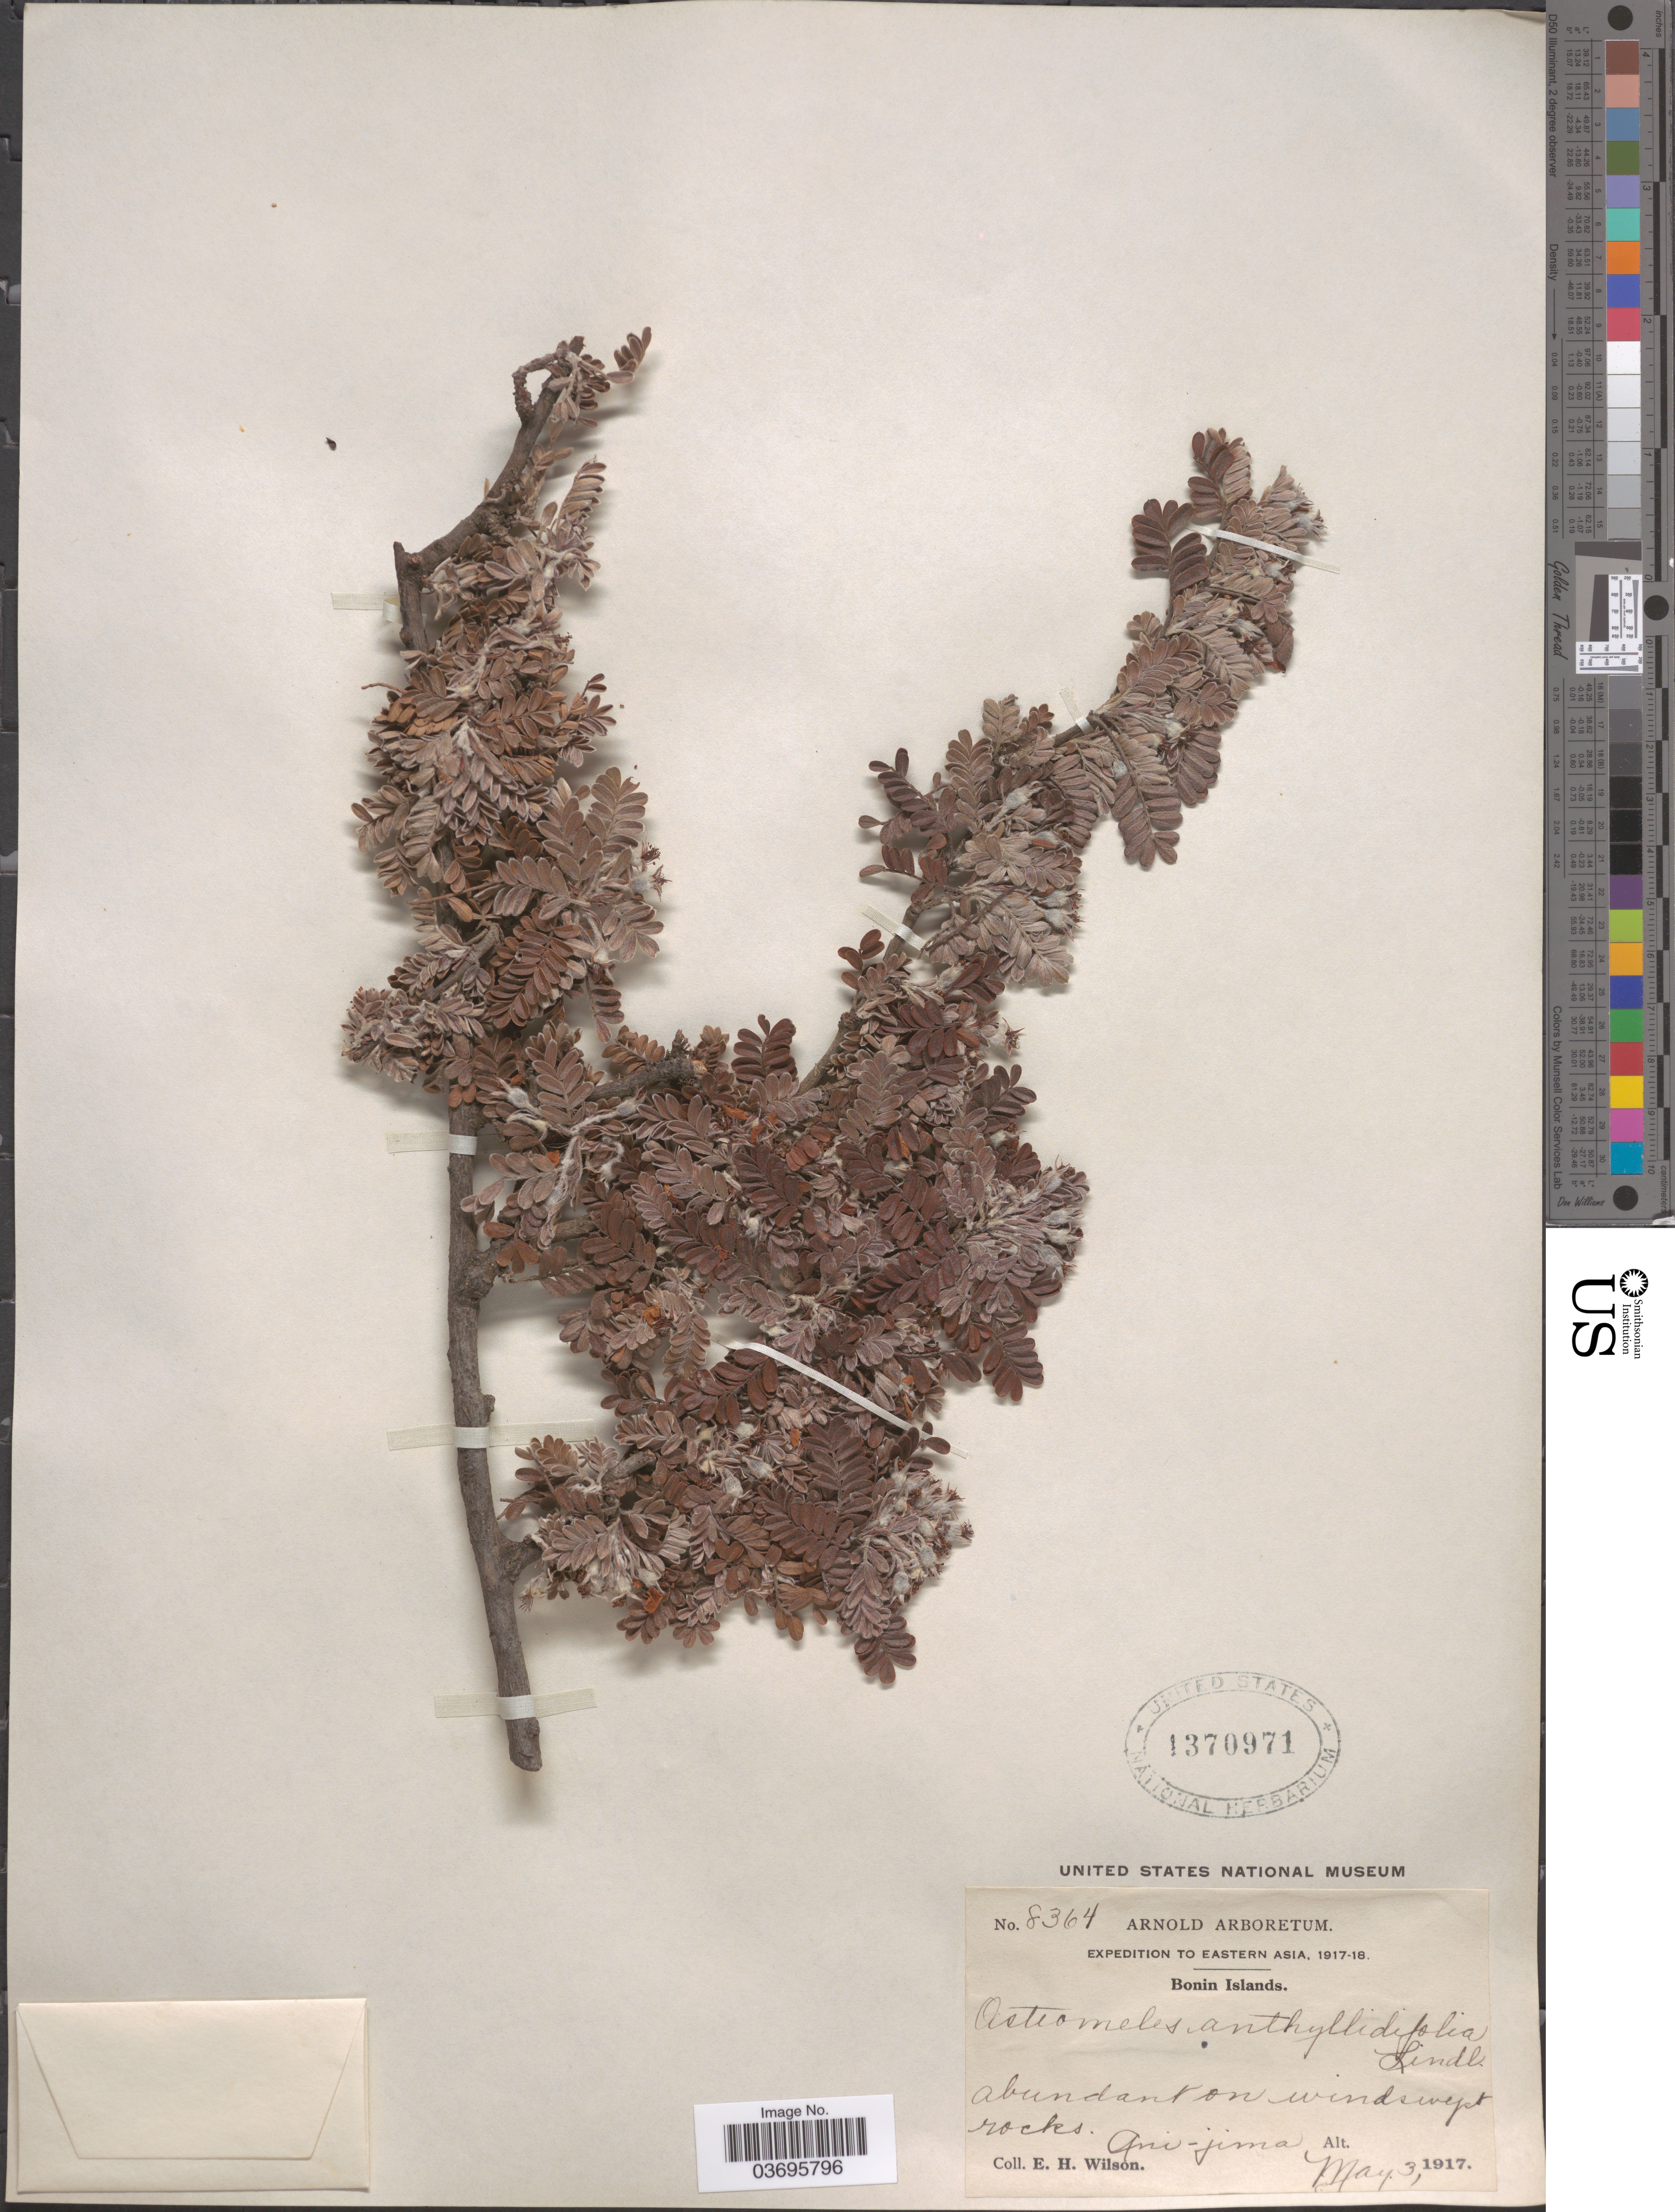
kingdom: Plantae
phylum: Tracheophyta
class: Magnoliopsida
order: Rosales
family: Rosaceae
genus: Osteomeles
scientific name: Osteomeles anthyllidifolia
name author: (Small) Lindl.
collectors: E. Wilson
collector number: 8364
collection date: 1917-05-03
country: Japan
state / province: Tokyo, Federal City of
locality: Bonin Islands. Ani-jima.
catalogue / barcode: US 1370971